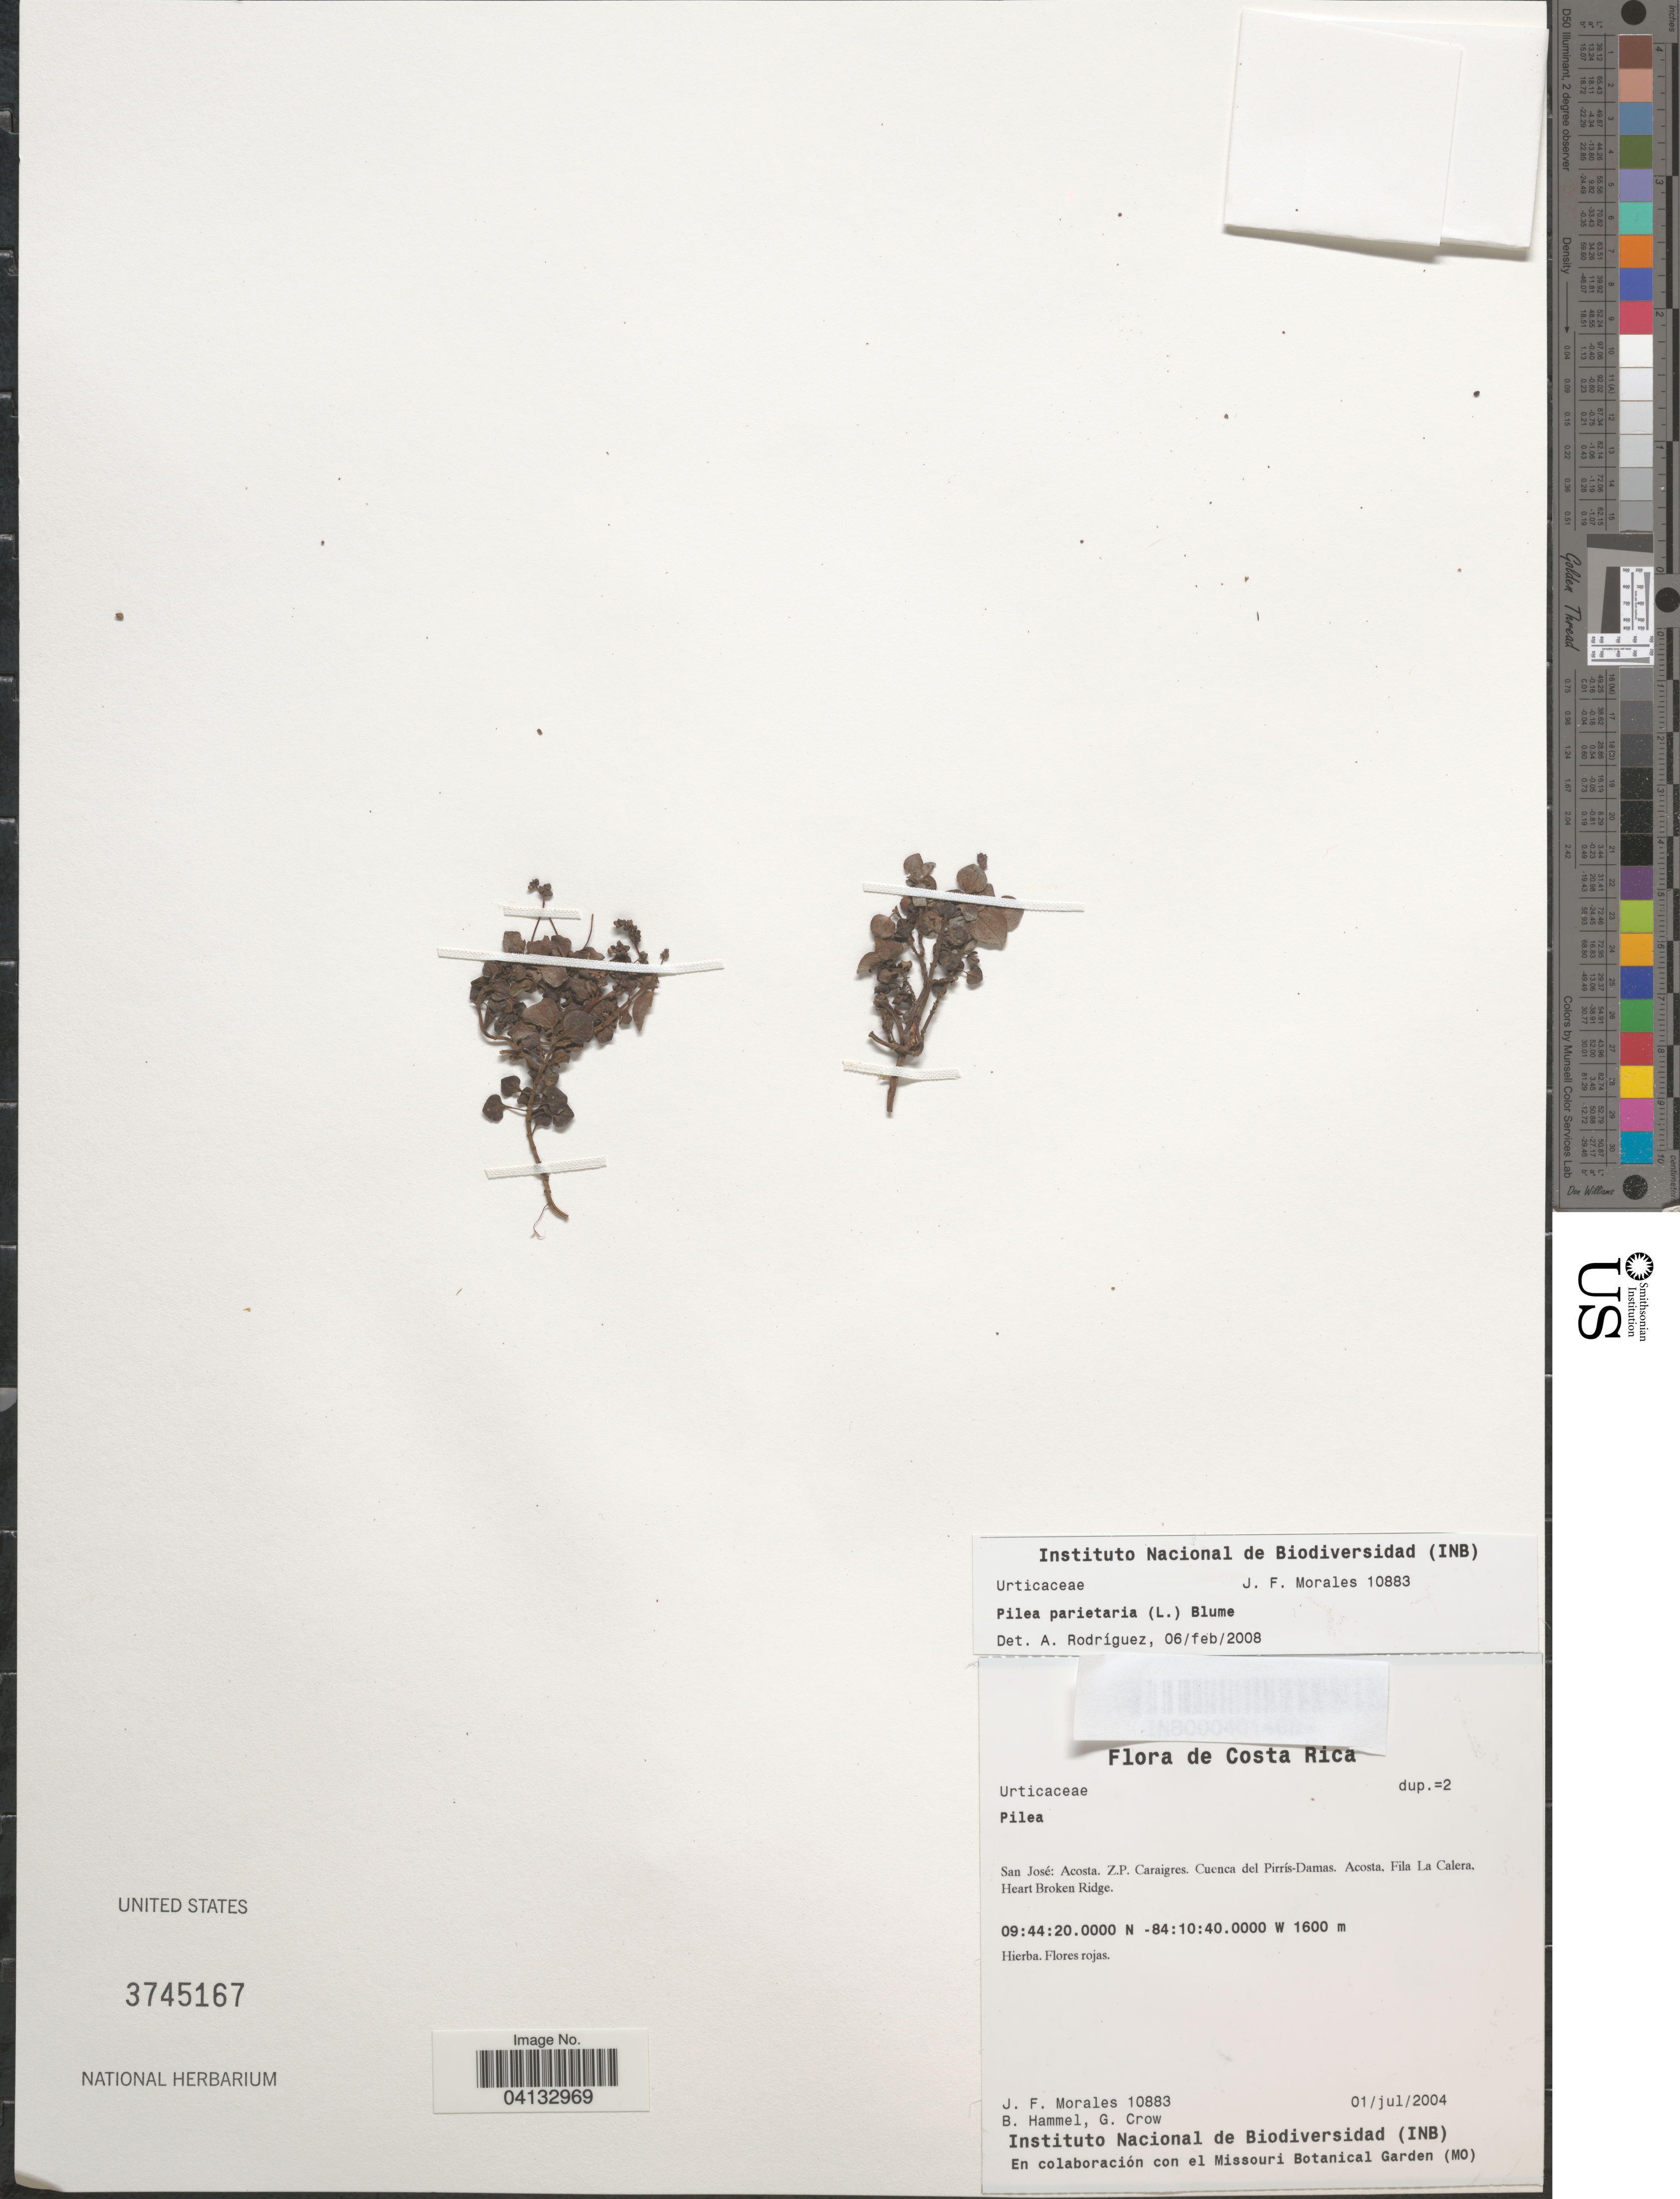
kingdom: Plantae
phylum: Tracheophyta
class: Magnoliopsida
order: Rosales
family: Urticaceae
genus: Pilea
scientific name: Pilea parietaria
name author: (L.) Blume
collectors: J. Morales, B. Hammel & G. Crow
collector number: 10883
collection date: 2004-07-01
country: Costa Rica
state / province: San José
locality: Acosta. Z.P. Caraigres. Cuenca del Pirrís-Damas. Acosta, Fila La Calera, Heart Broken Ridge.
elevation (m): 1600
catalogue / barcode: US 3745167